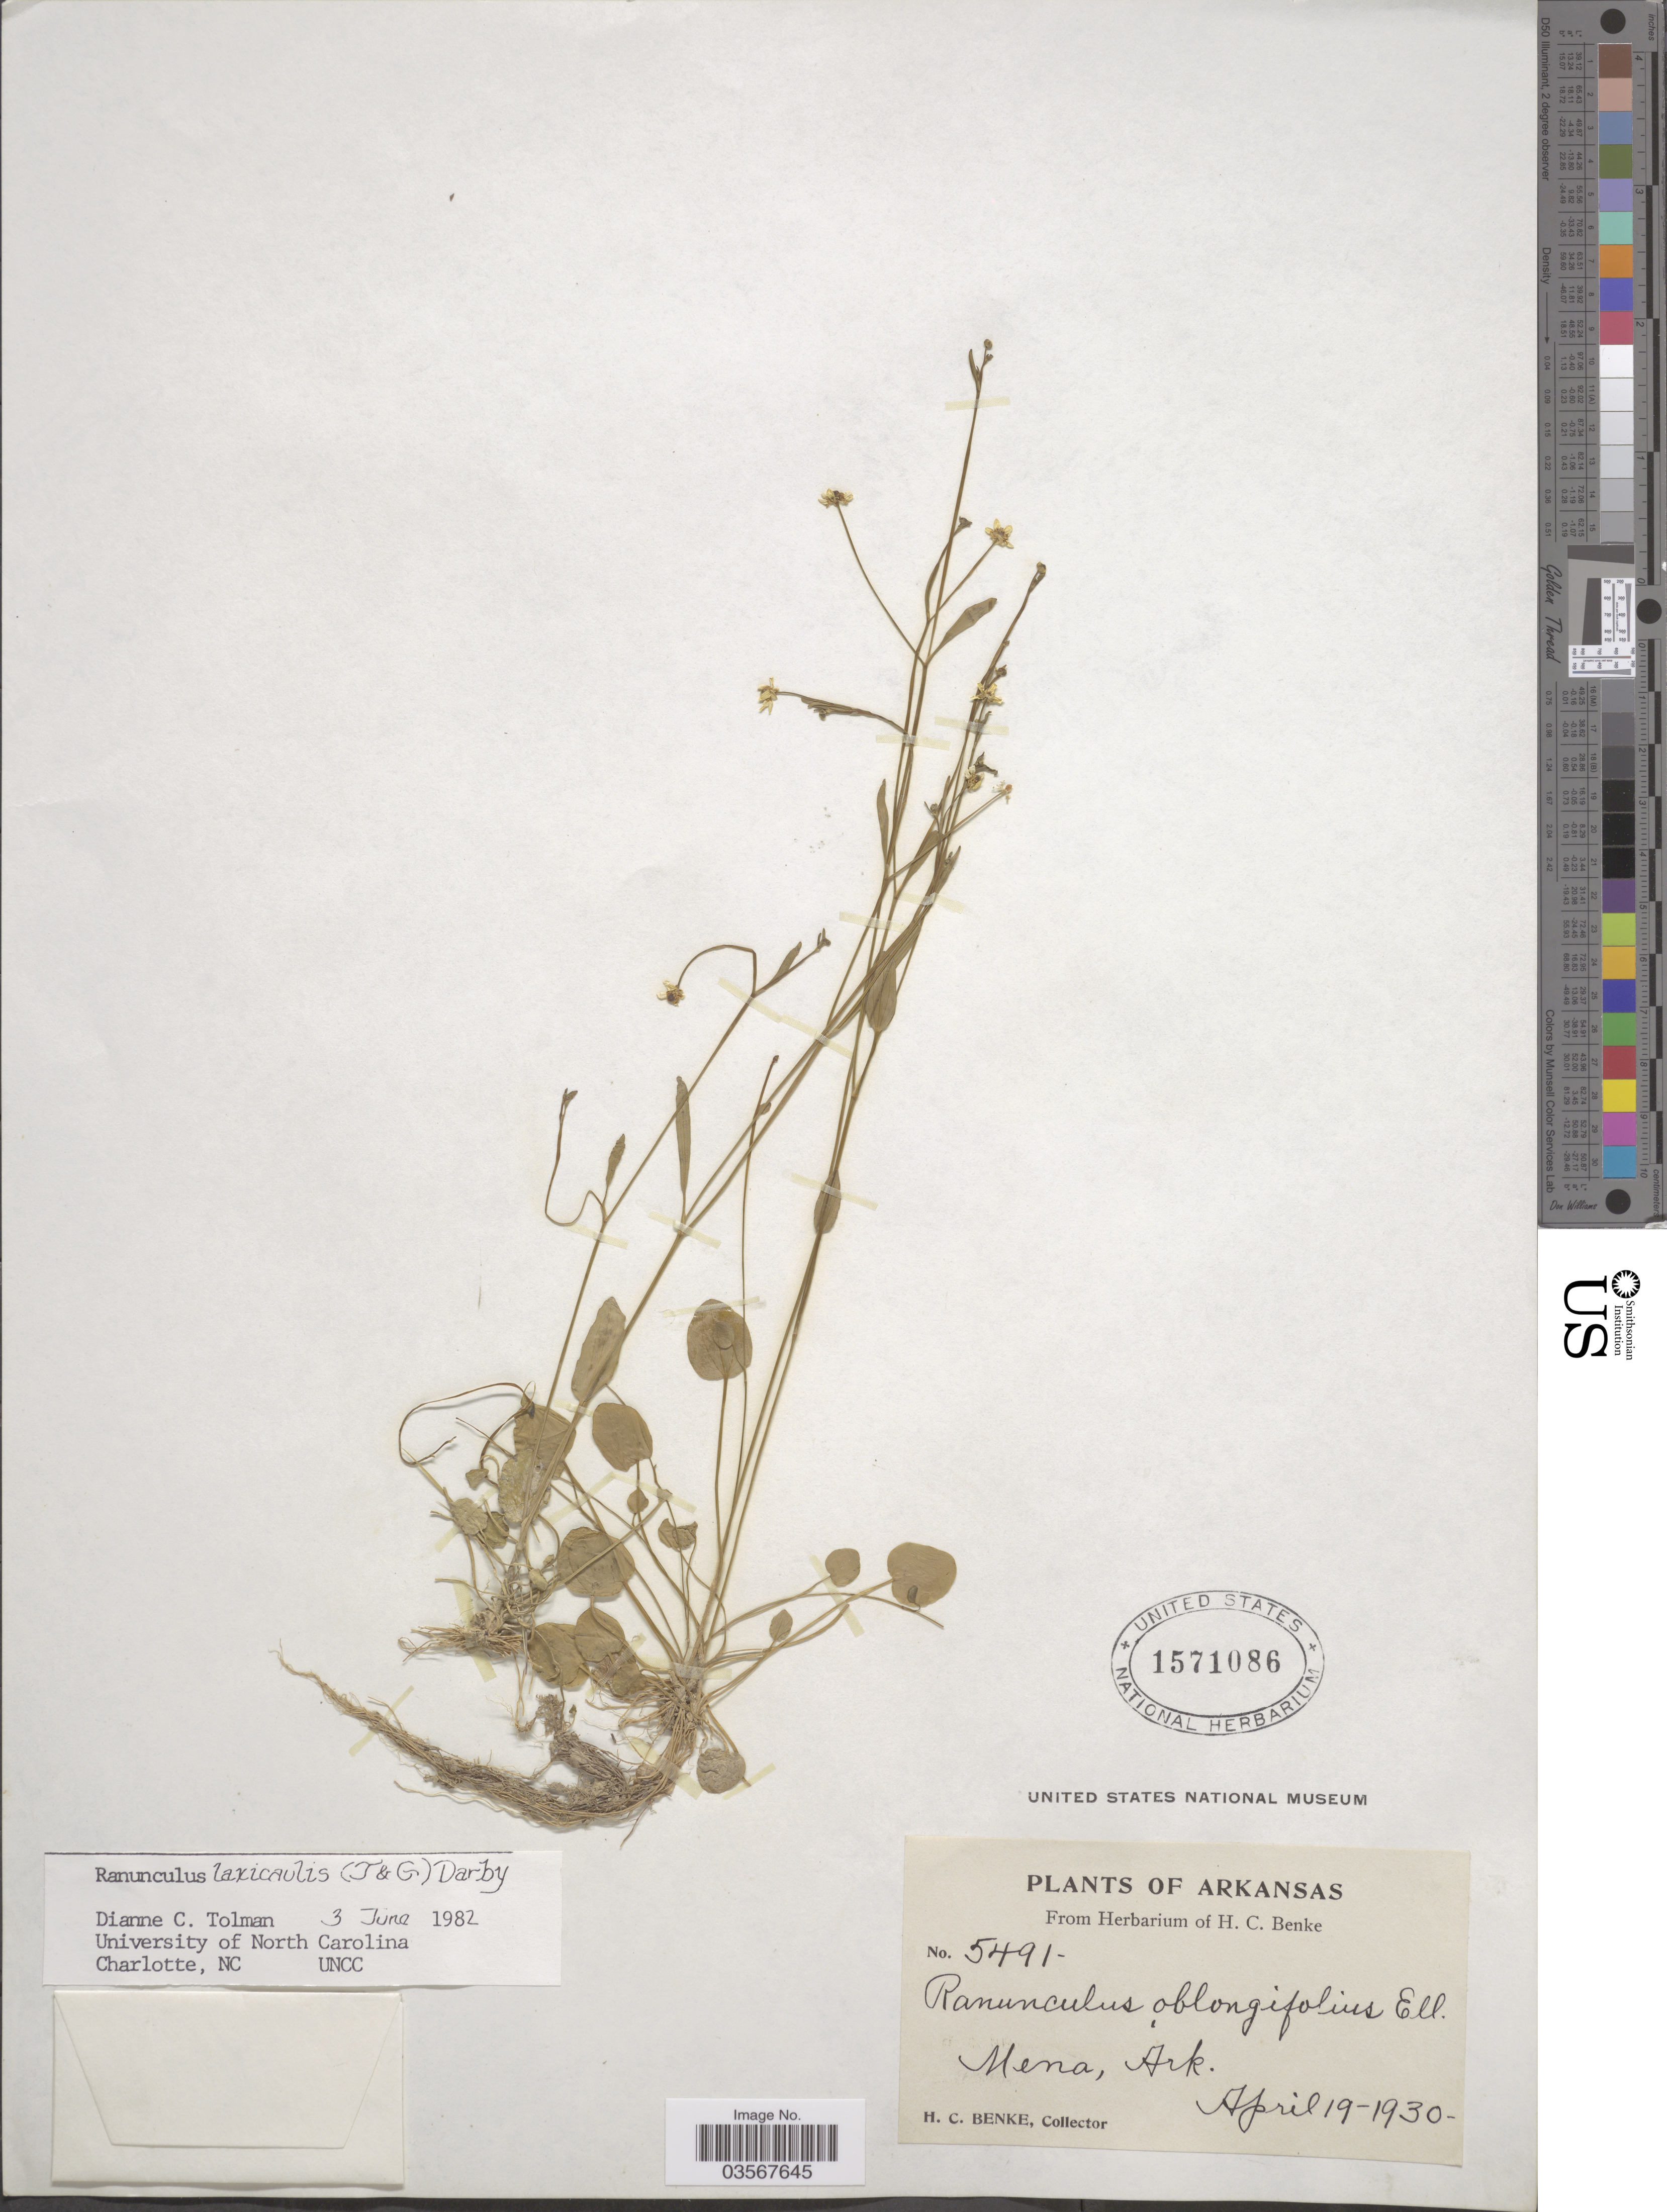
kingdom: Plantae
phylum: Tracheophyta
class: Magnoliopsida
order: Ranunculales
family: Ranunculaceae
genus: Ranunculus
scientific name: Ranunculus laxicaulis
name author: (Torr. & A. Gray) Darby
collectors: H. Benke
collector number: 5491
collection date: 1930-04-19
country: United States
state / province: Arkansas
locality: Mena.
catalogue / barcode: US 1571086